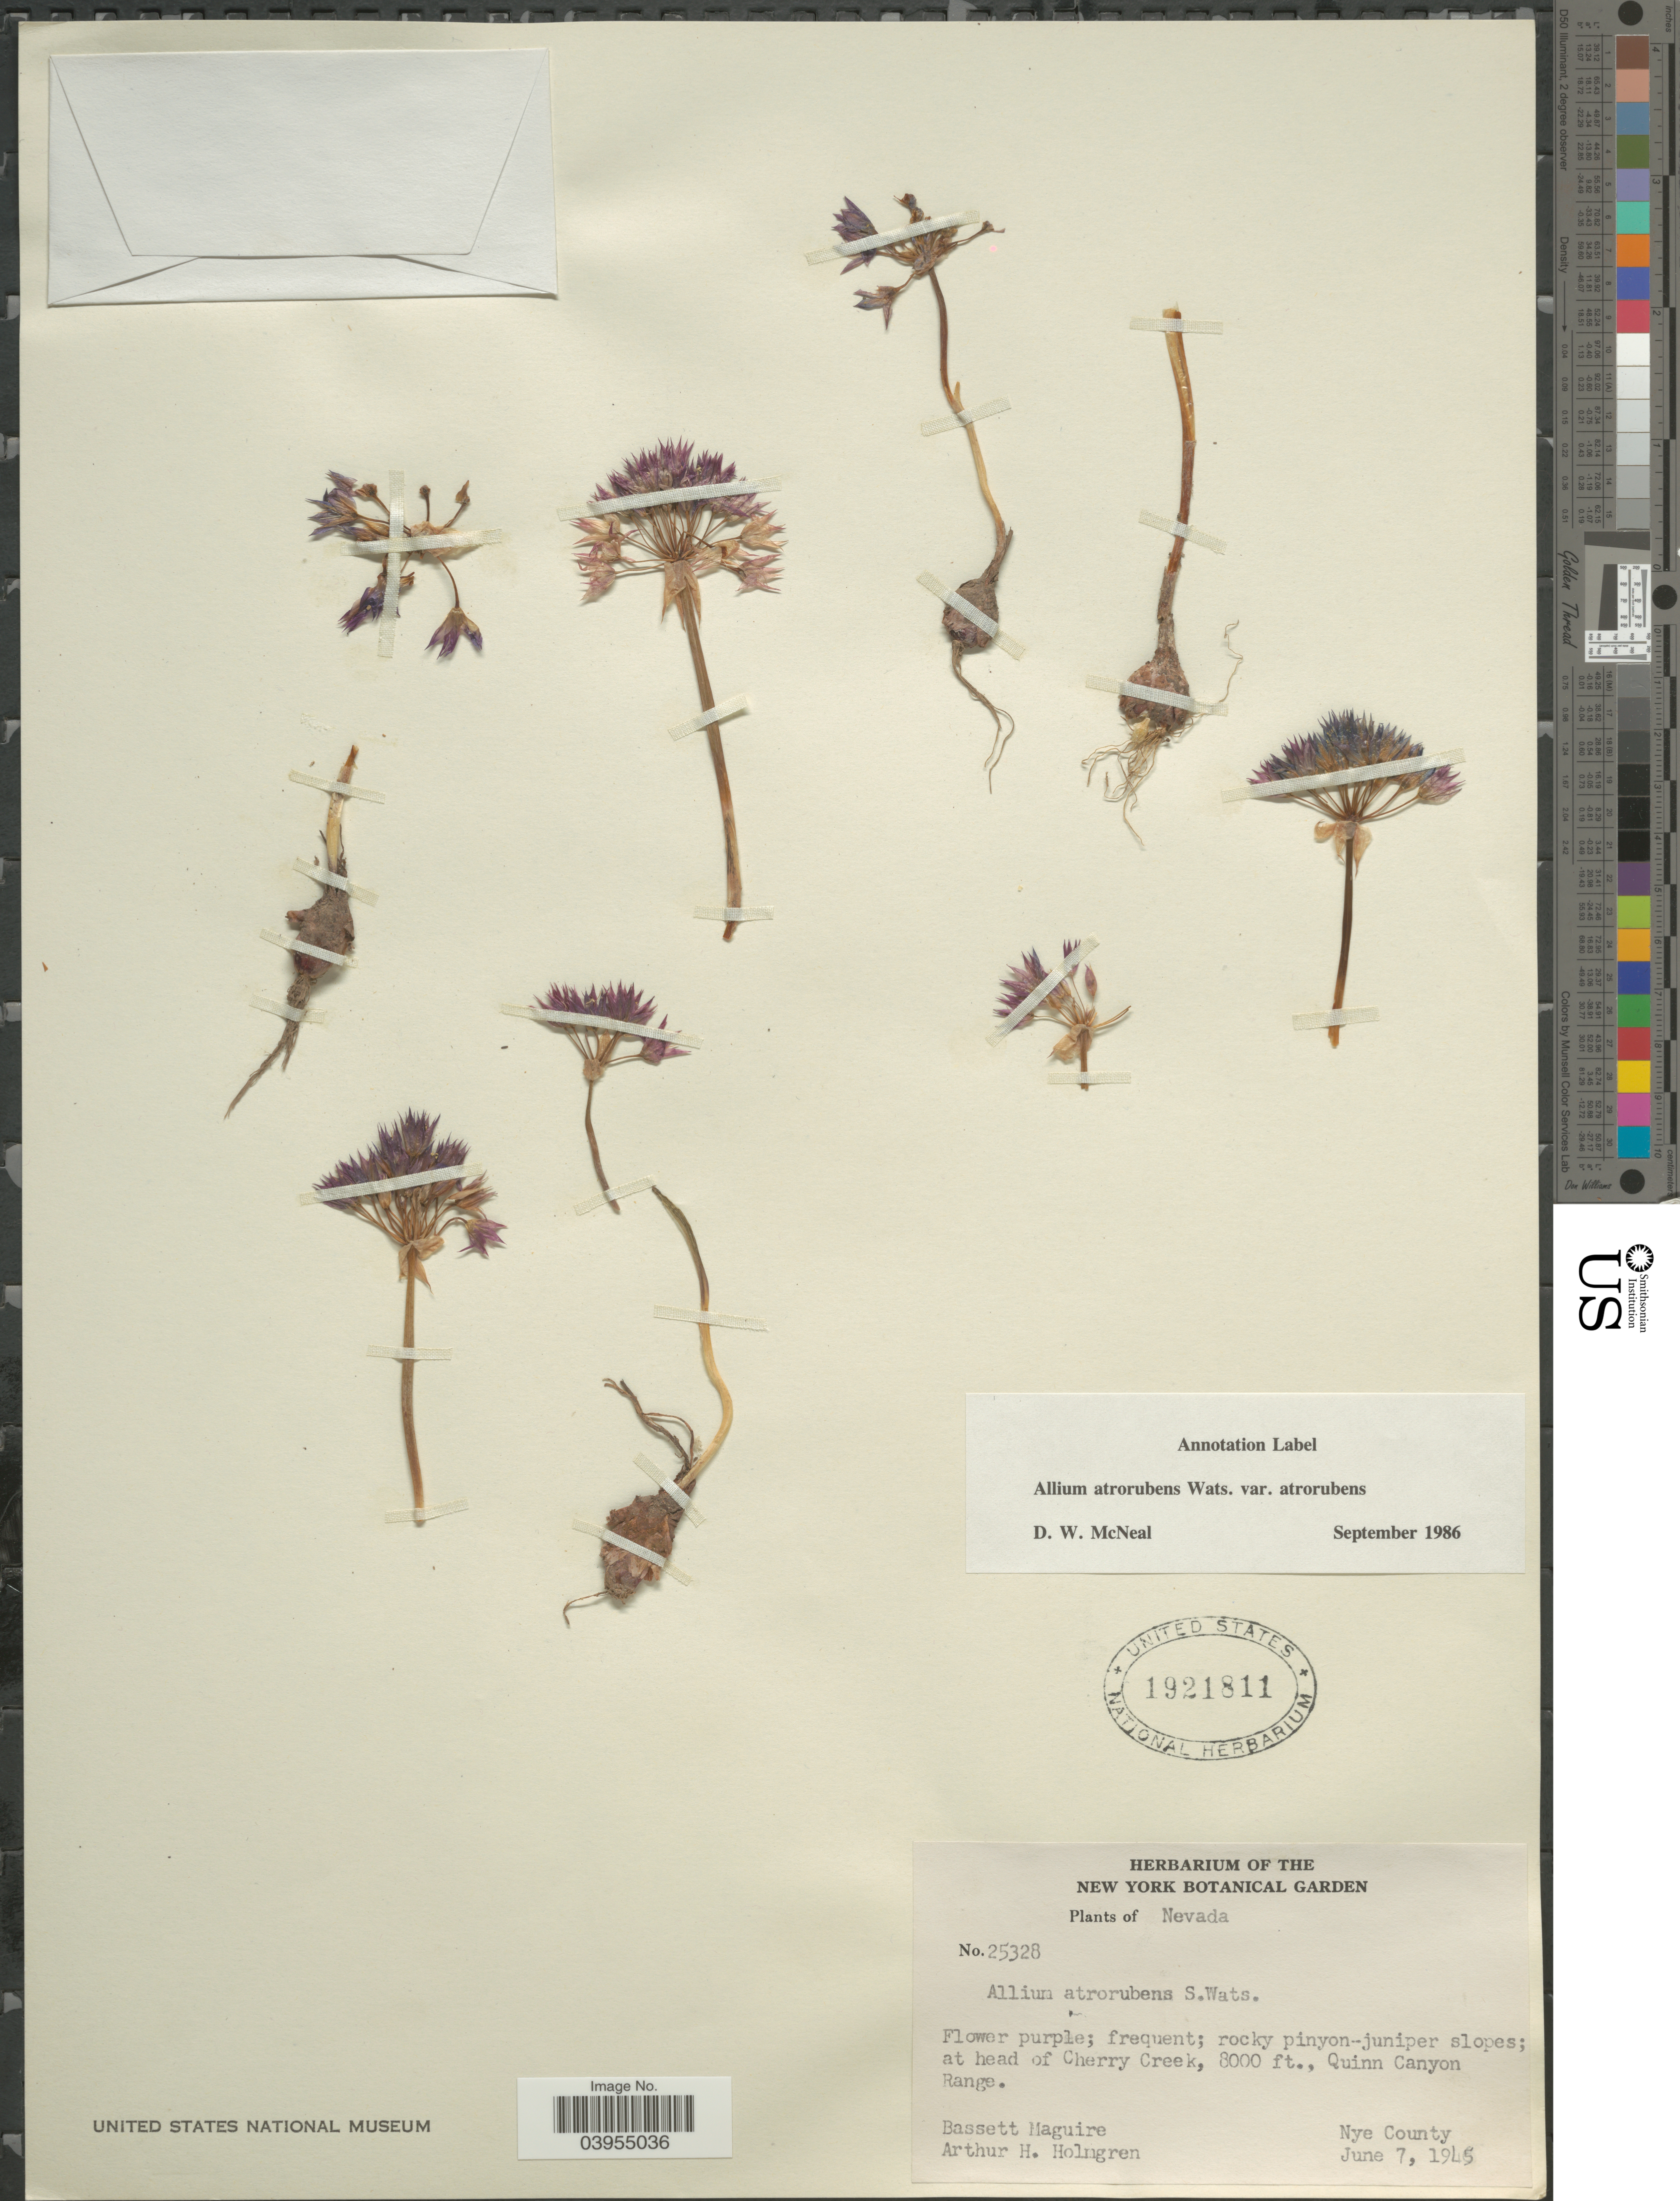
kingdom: Plantae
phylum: Tracheophyta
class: Liliopsida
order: Asparagales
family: Amaryllidaceae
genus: Allium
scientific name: Allium atrorubens var. atrorubens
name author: S. Watson in C. King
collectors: B. Maguire & A. H. Holmgren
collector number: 25328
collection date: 1945-06-07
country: United States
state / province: Nevada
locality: Rocky pinyon-juniper slopes; at head of Cherry Creek, Quinn Canyon Range. Nye County.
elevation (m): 2438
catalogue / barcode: US 1921811